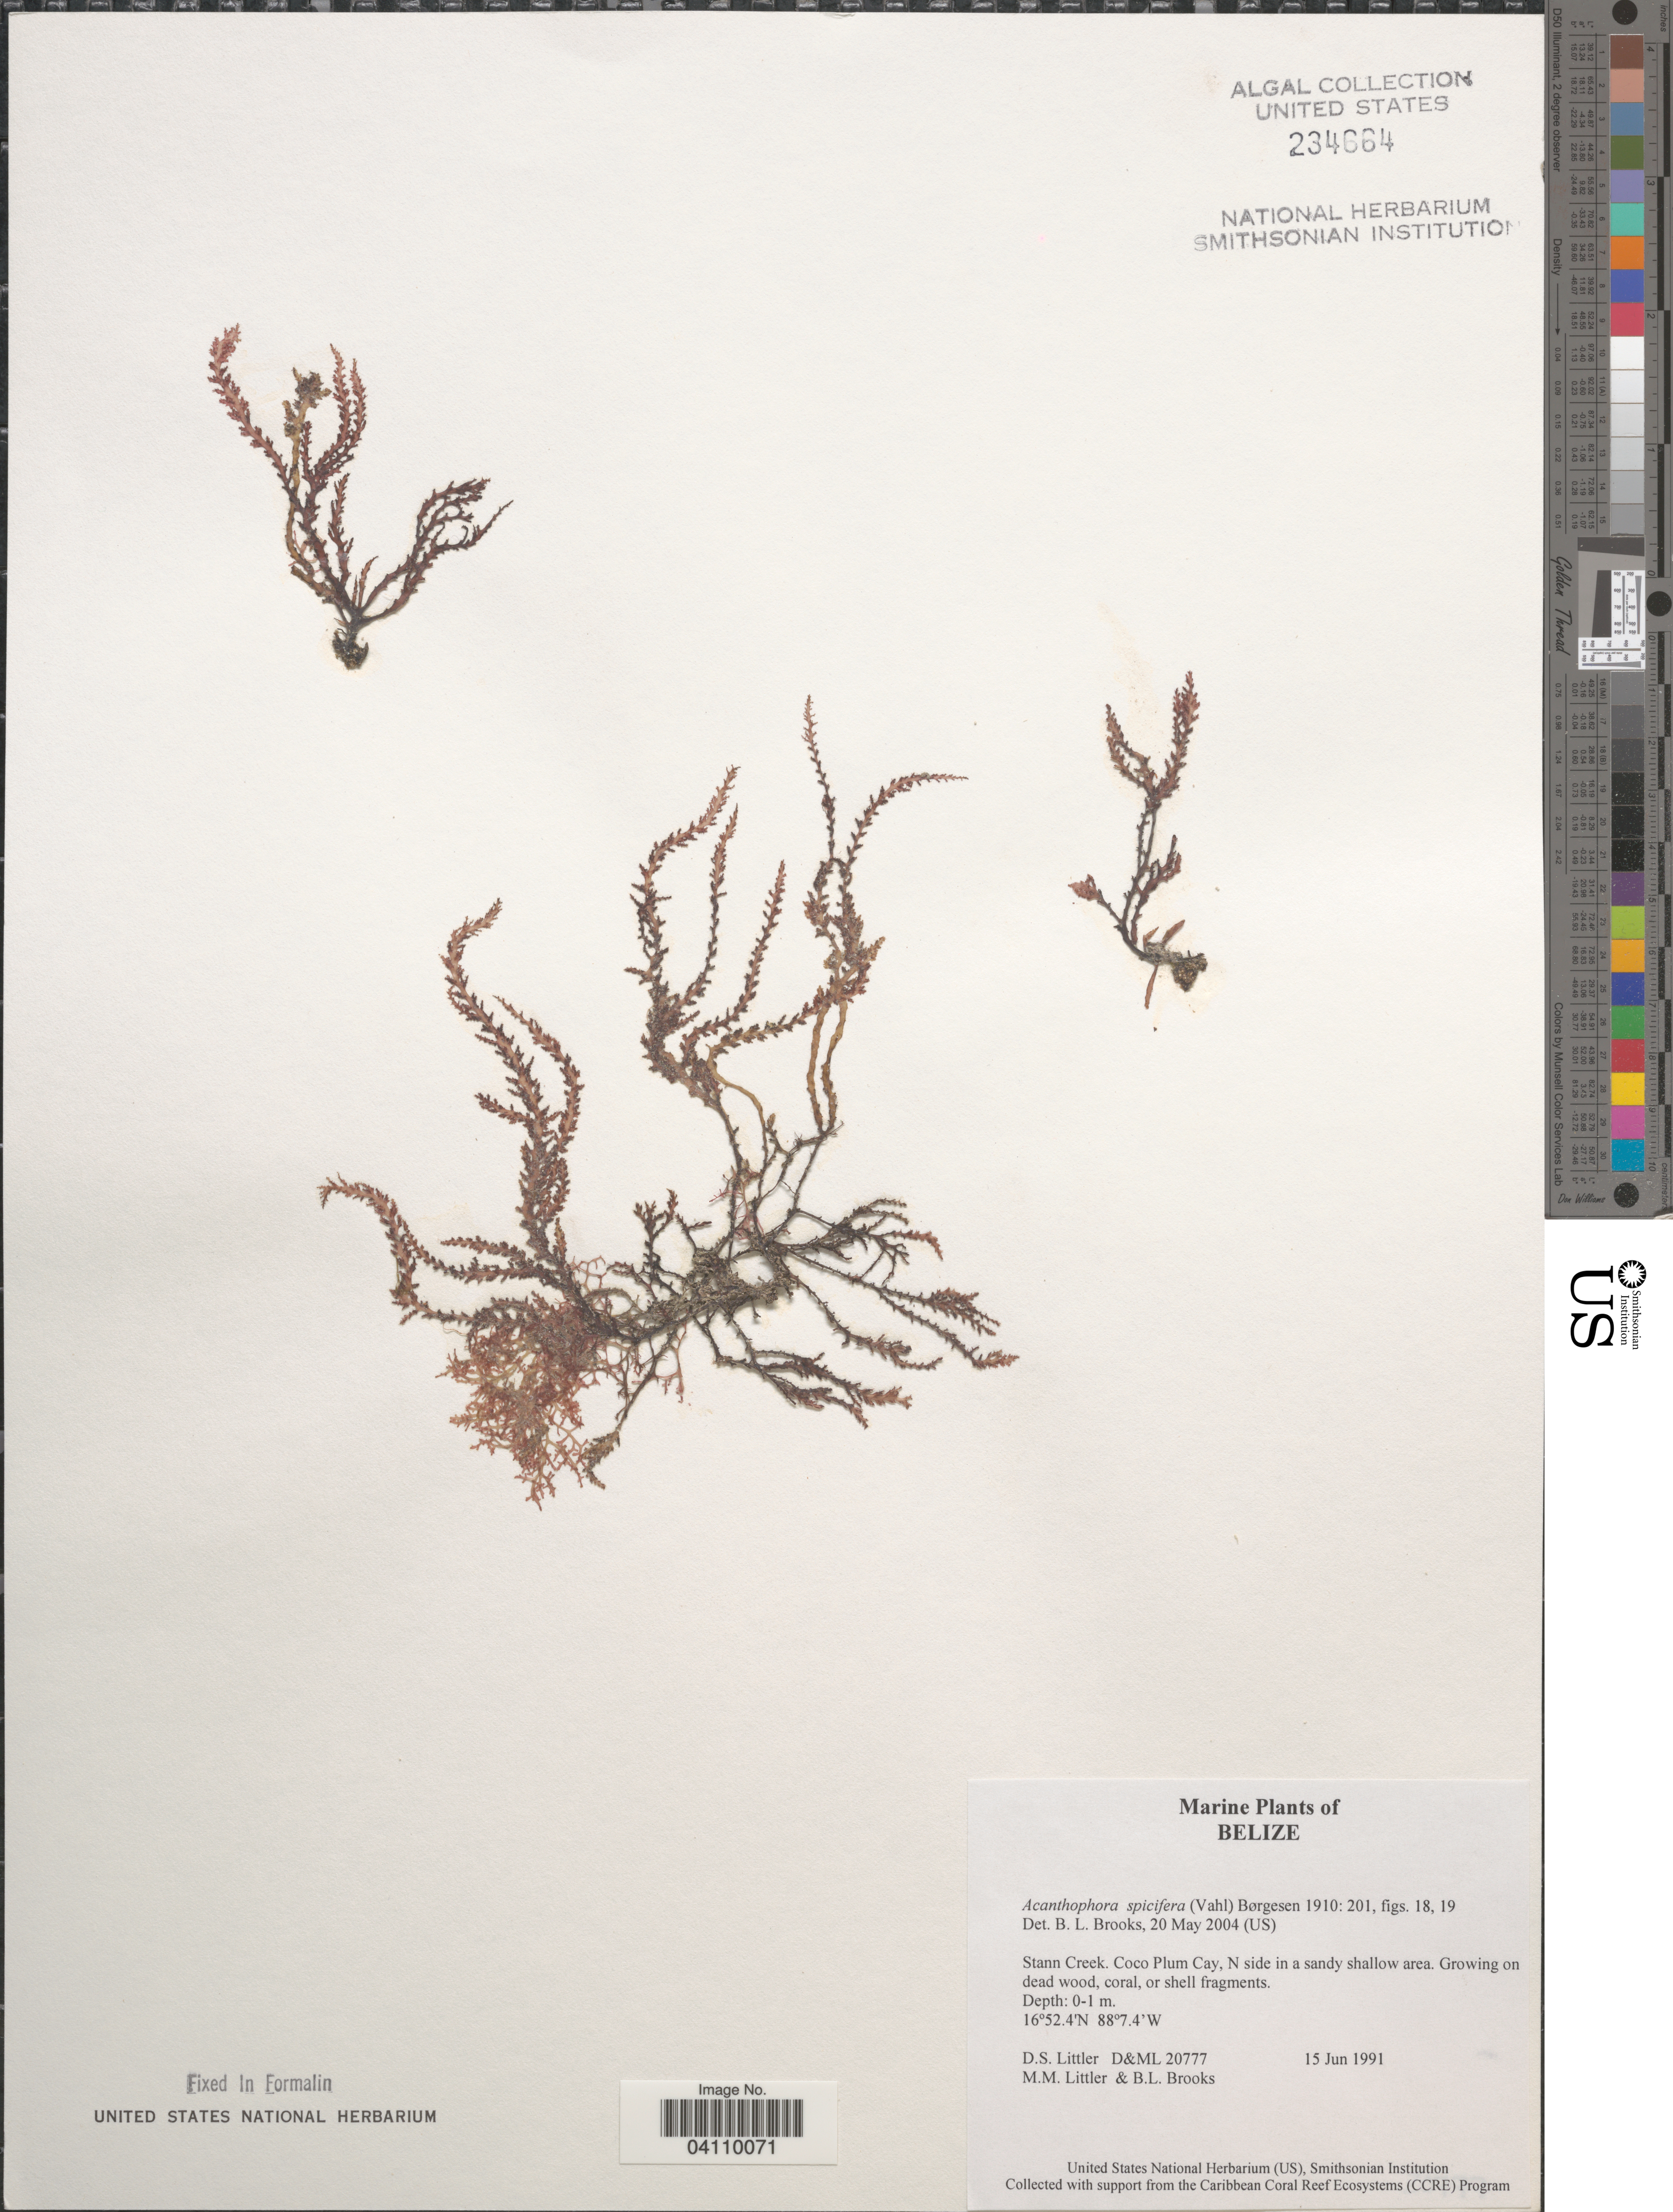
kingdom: Plantae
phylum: Rhodophyta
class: Florideophyceae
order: Ceramiales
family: Rhodomelaceae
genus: Acanthophora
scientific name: Acanthophora spicifera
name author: (Vahl) Børgesen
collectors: D. S. Littler & B. Brooks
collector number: D&ML 20777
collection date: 1991-06-15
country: Belize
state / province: Stann Creek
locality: Coco Plum Cay, N side in a sandy shallow area.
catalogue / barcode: US 234664